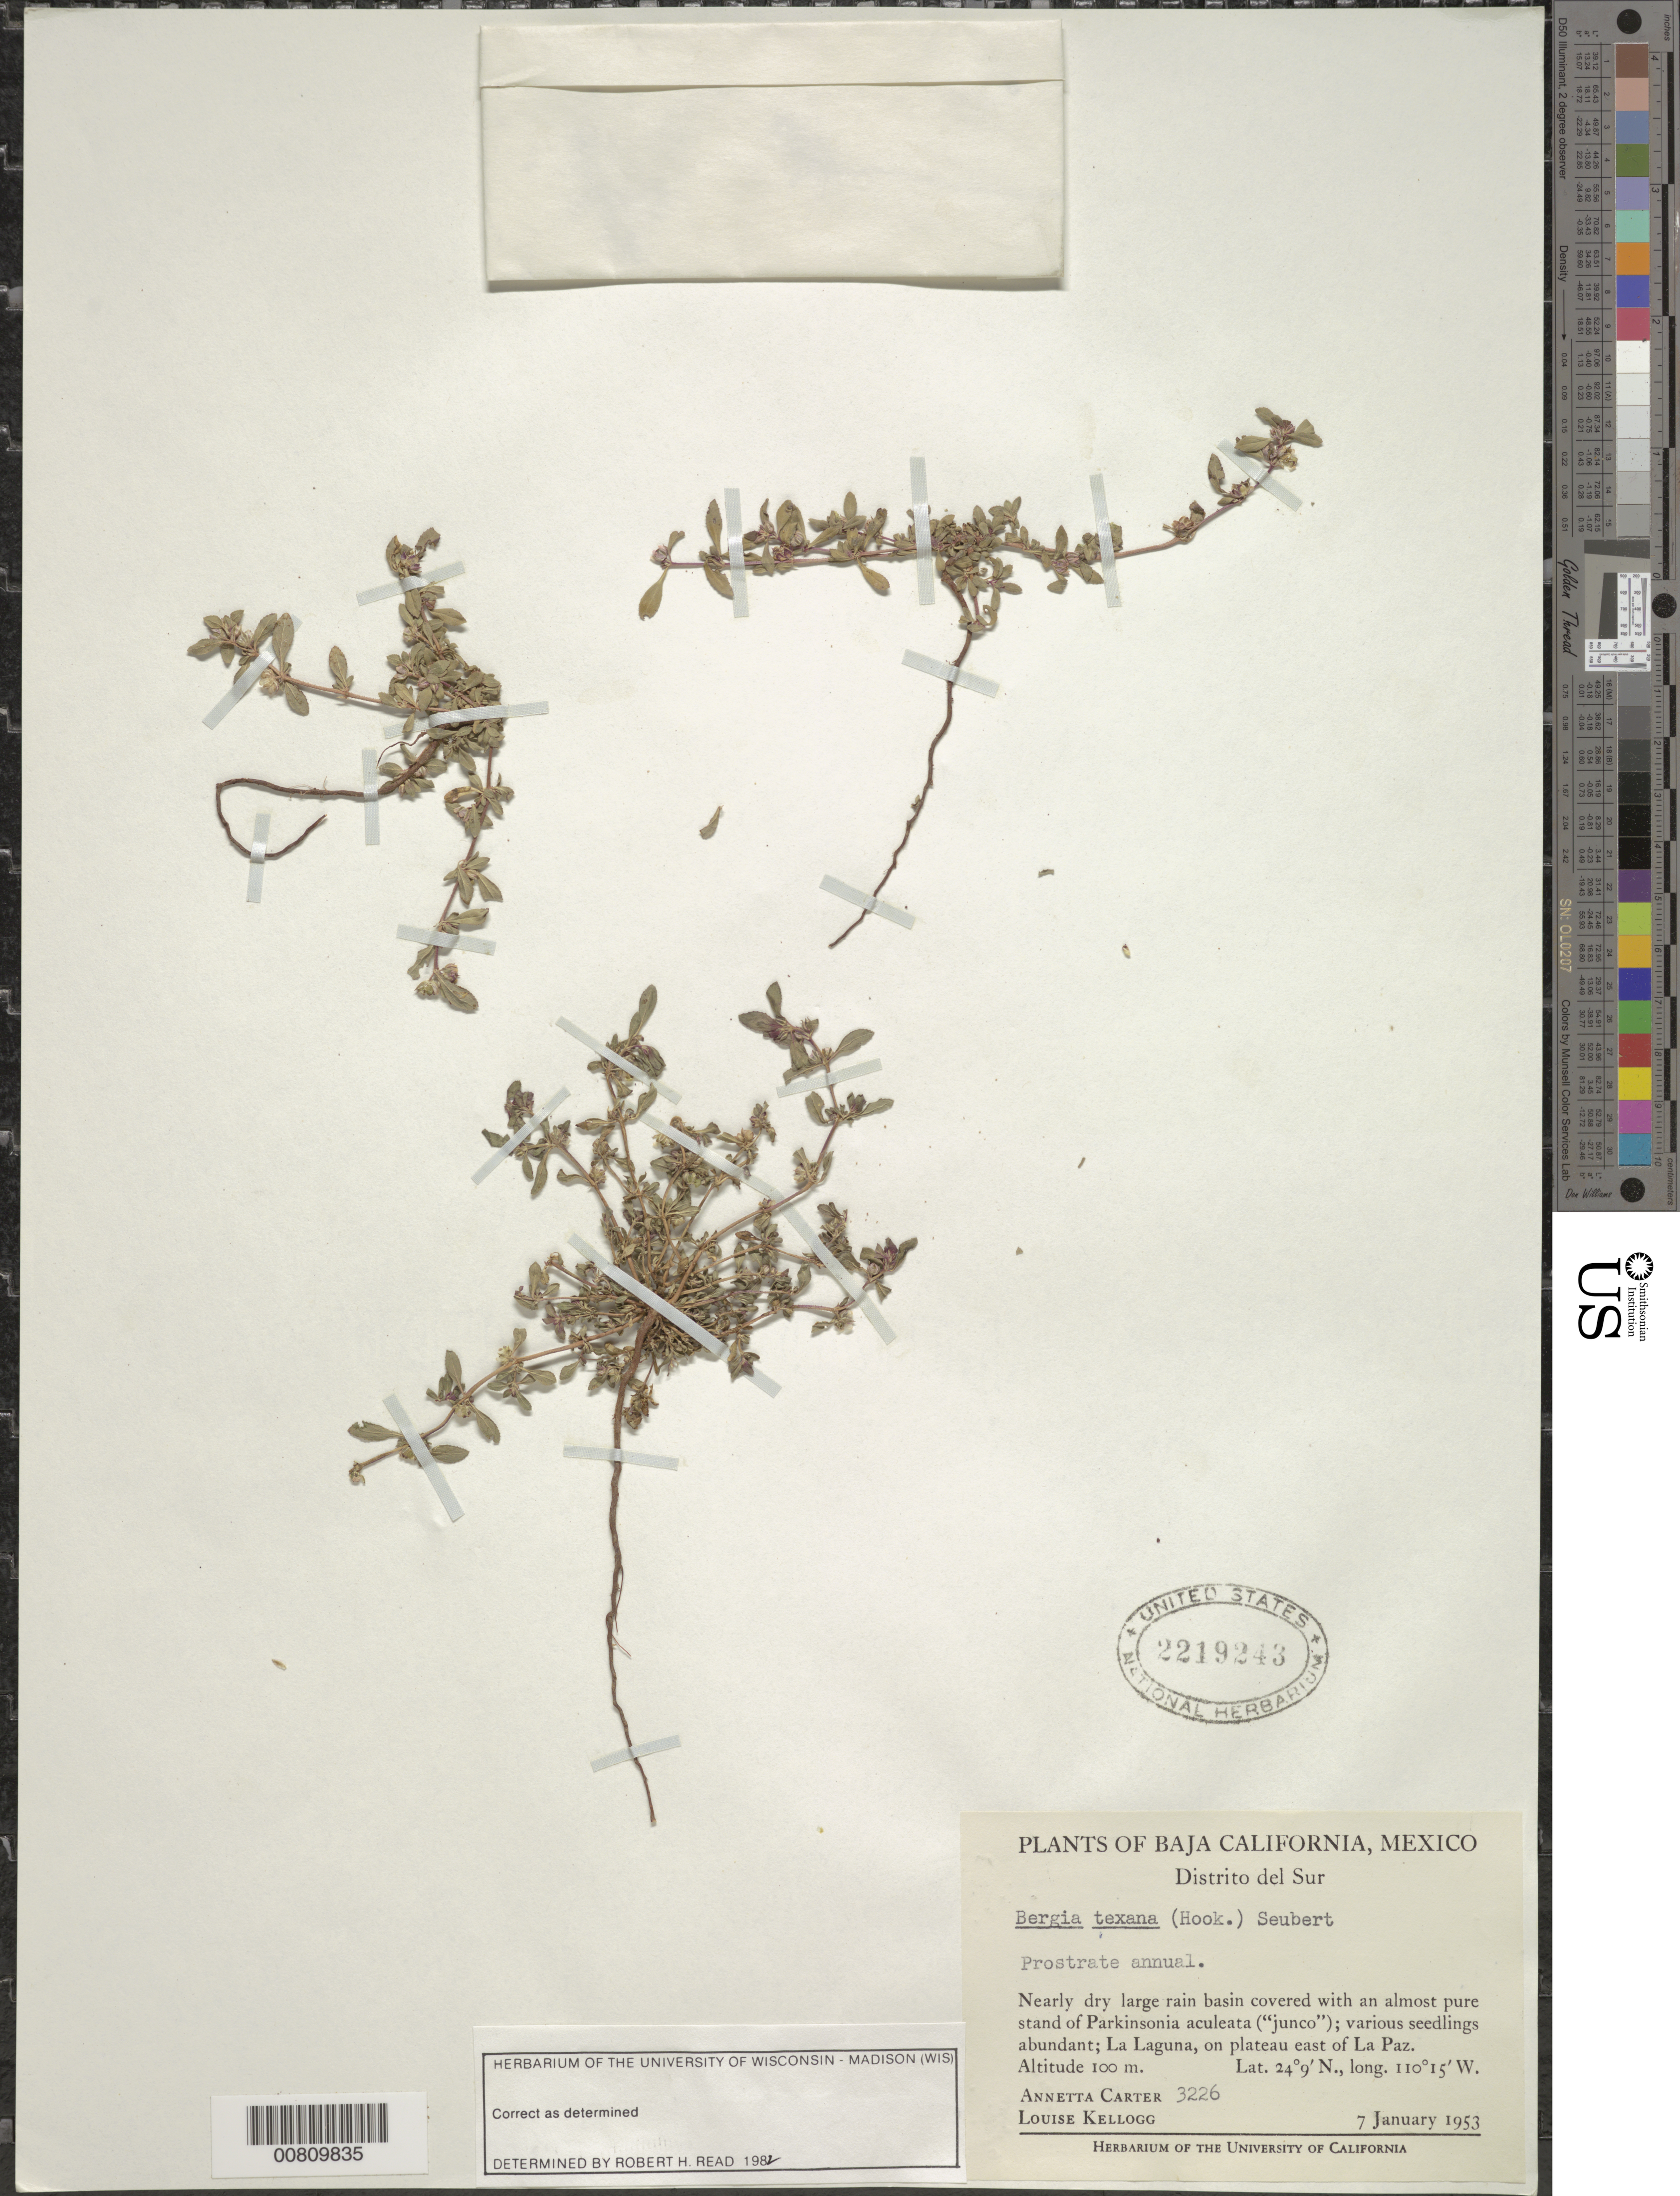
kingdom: Plantae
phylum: Tracheophyta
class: Magnoliopsida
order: Malpighiales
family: Elatinaceae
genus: Bergia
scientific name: Bergia texana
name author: (Hook.) Seub.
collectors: A. M. Carter & L. Kellogg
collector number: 3226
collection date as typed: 07 Jan 1953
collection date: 1953-01-07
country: Mexico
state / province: Baja California Sur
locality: La Laguna, E of La Paz.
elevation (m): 100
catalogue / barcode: US 2219243